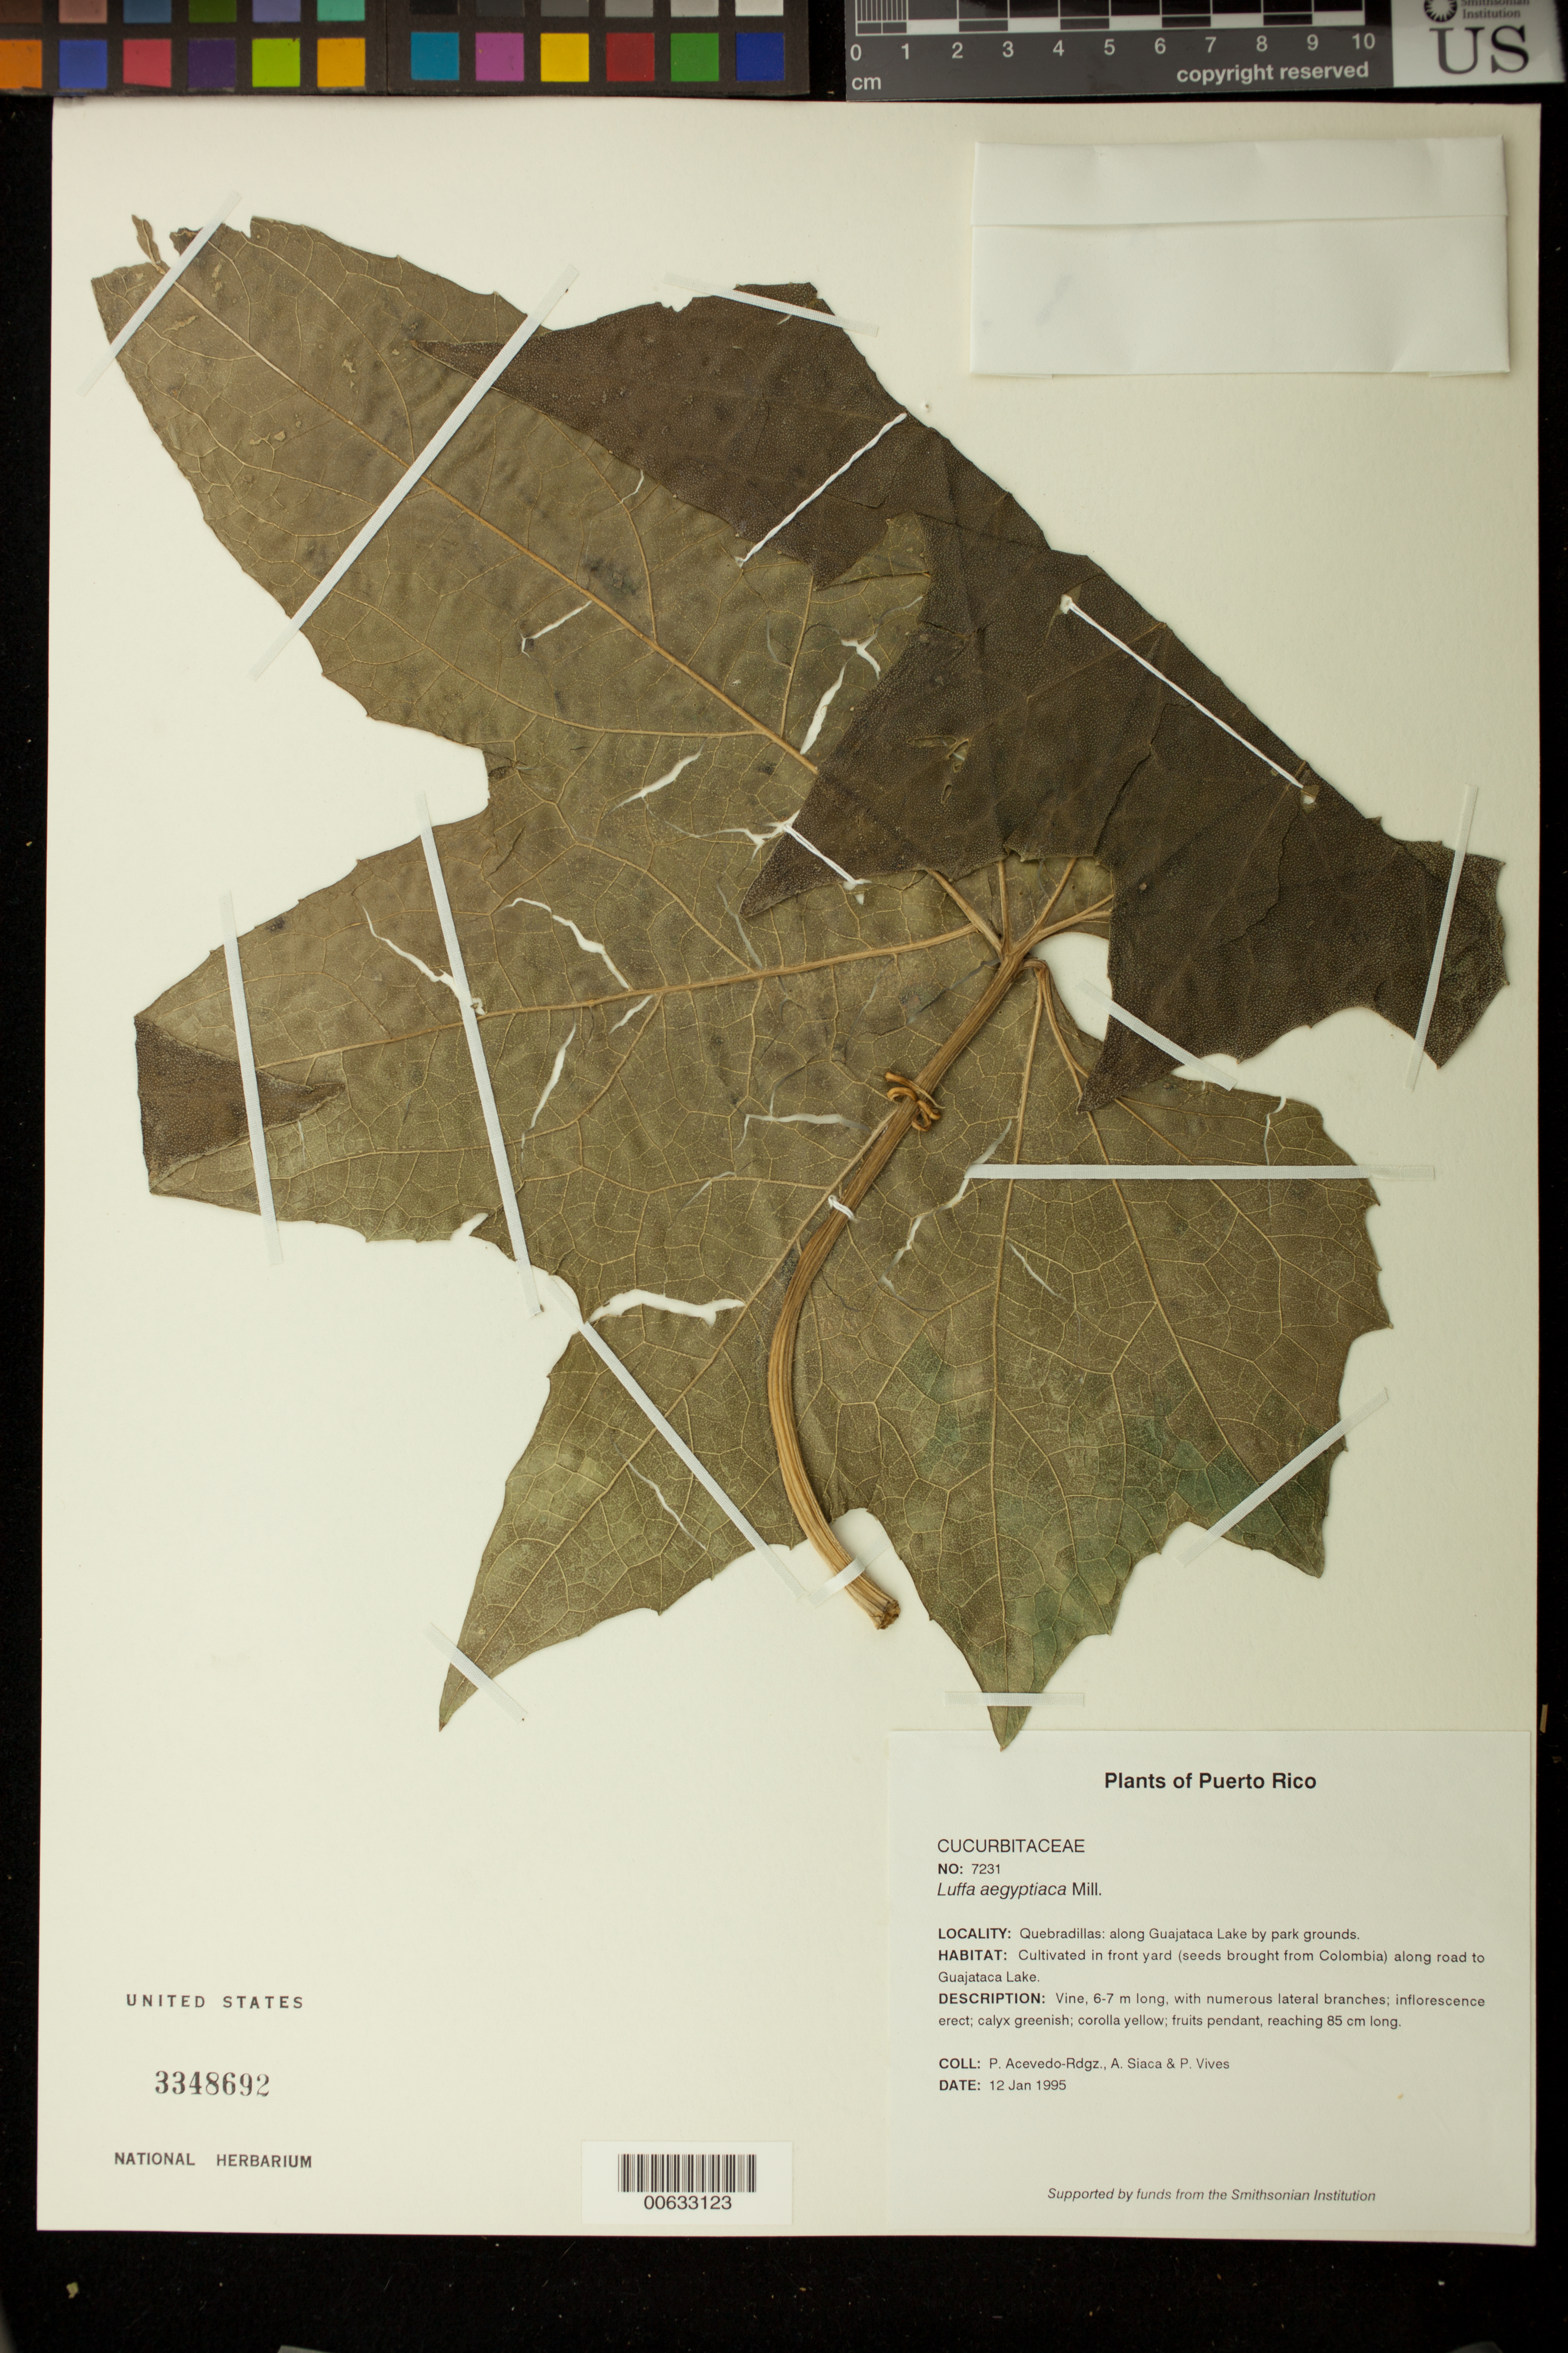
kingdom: Plantae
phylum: Tracheophyta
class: Magnoliopsida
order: Cucurbitales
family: Cucurbitaceae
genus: Luffa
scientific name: Luffa aegyptiaca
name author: Mill.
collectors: P. Acevedo-Rodr., A. Siaca & P. Vives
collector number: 7231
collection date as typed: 12 Jan 1995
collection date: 1995-01-12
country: Puerto Rico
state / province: Isabela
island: Puerto Rico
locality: Isabela: along Guajataca Lake by park grounds.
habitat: Cultivated in front yard (seeds brought from Colombia) along road to Guajataca Lake.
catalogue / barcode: US 3348692